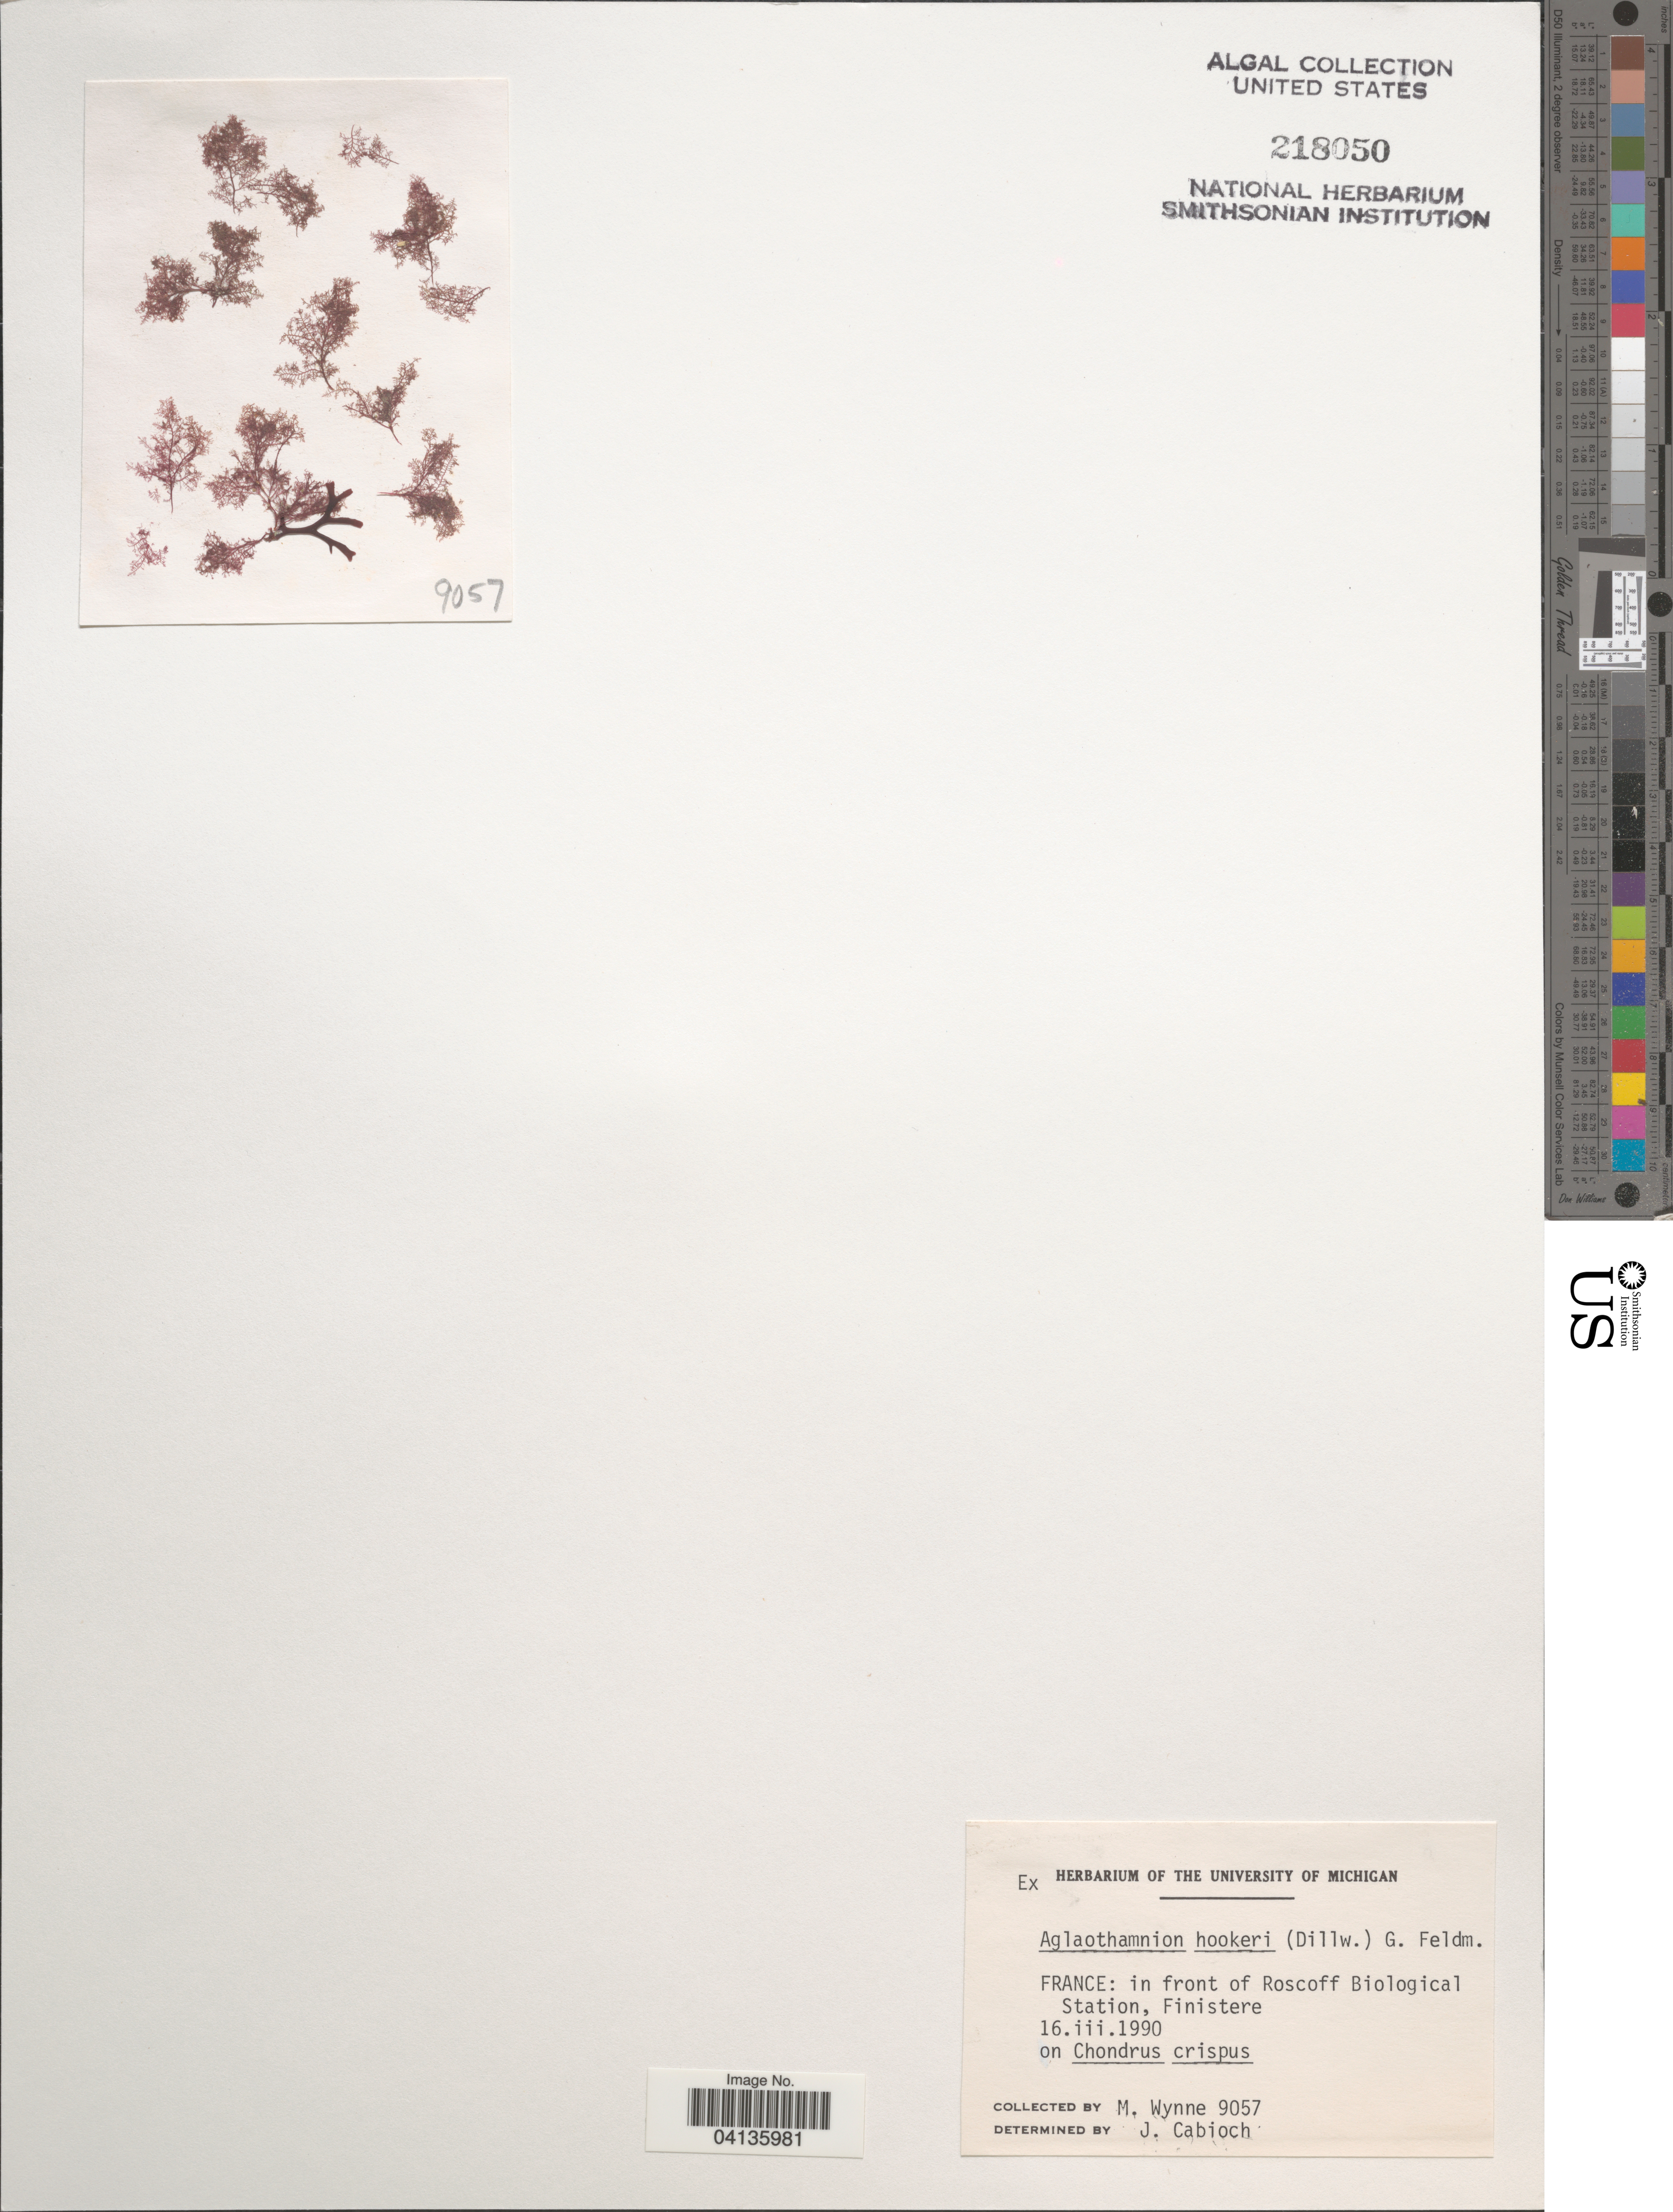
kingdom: Plantae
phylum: Rhodophyta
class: Florideophyceae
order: Ceramiales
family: Callithamniaceae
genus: Aglaothamnion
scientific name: Aglaothamnion hookeri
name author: (Dillwyn) C.A. Maggs & Hommers.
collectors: M.J. Wynne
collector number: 9057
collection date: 1990-03-16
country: France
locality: In front of Roscoff Biological Station, Finistere.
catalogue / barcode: US 218050